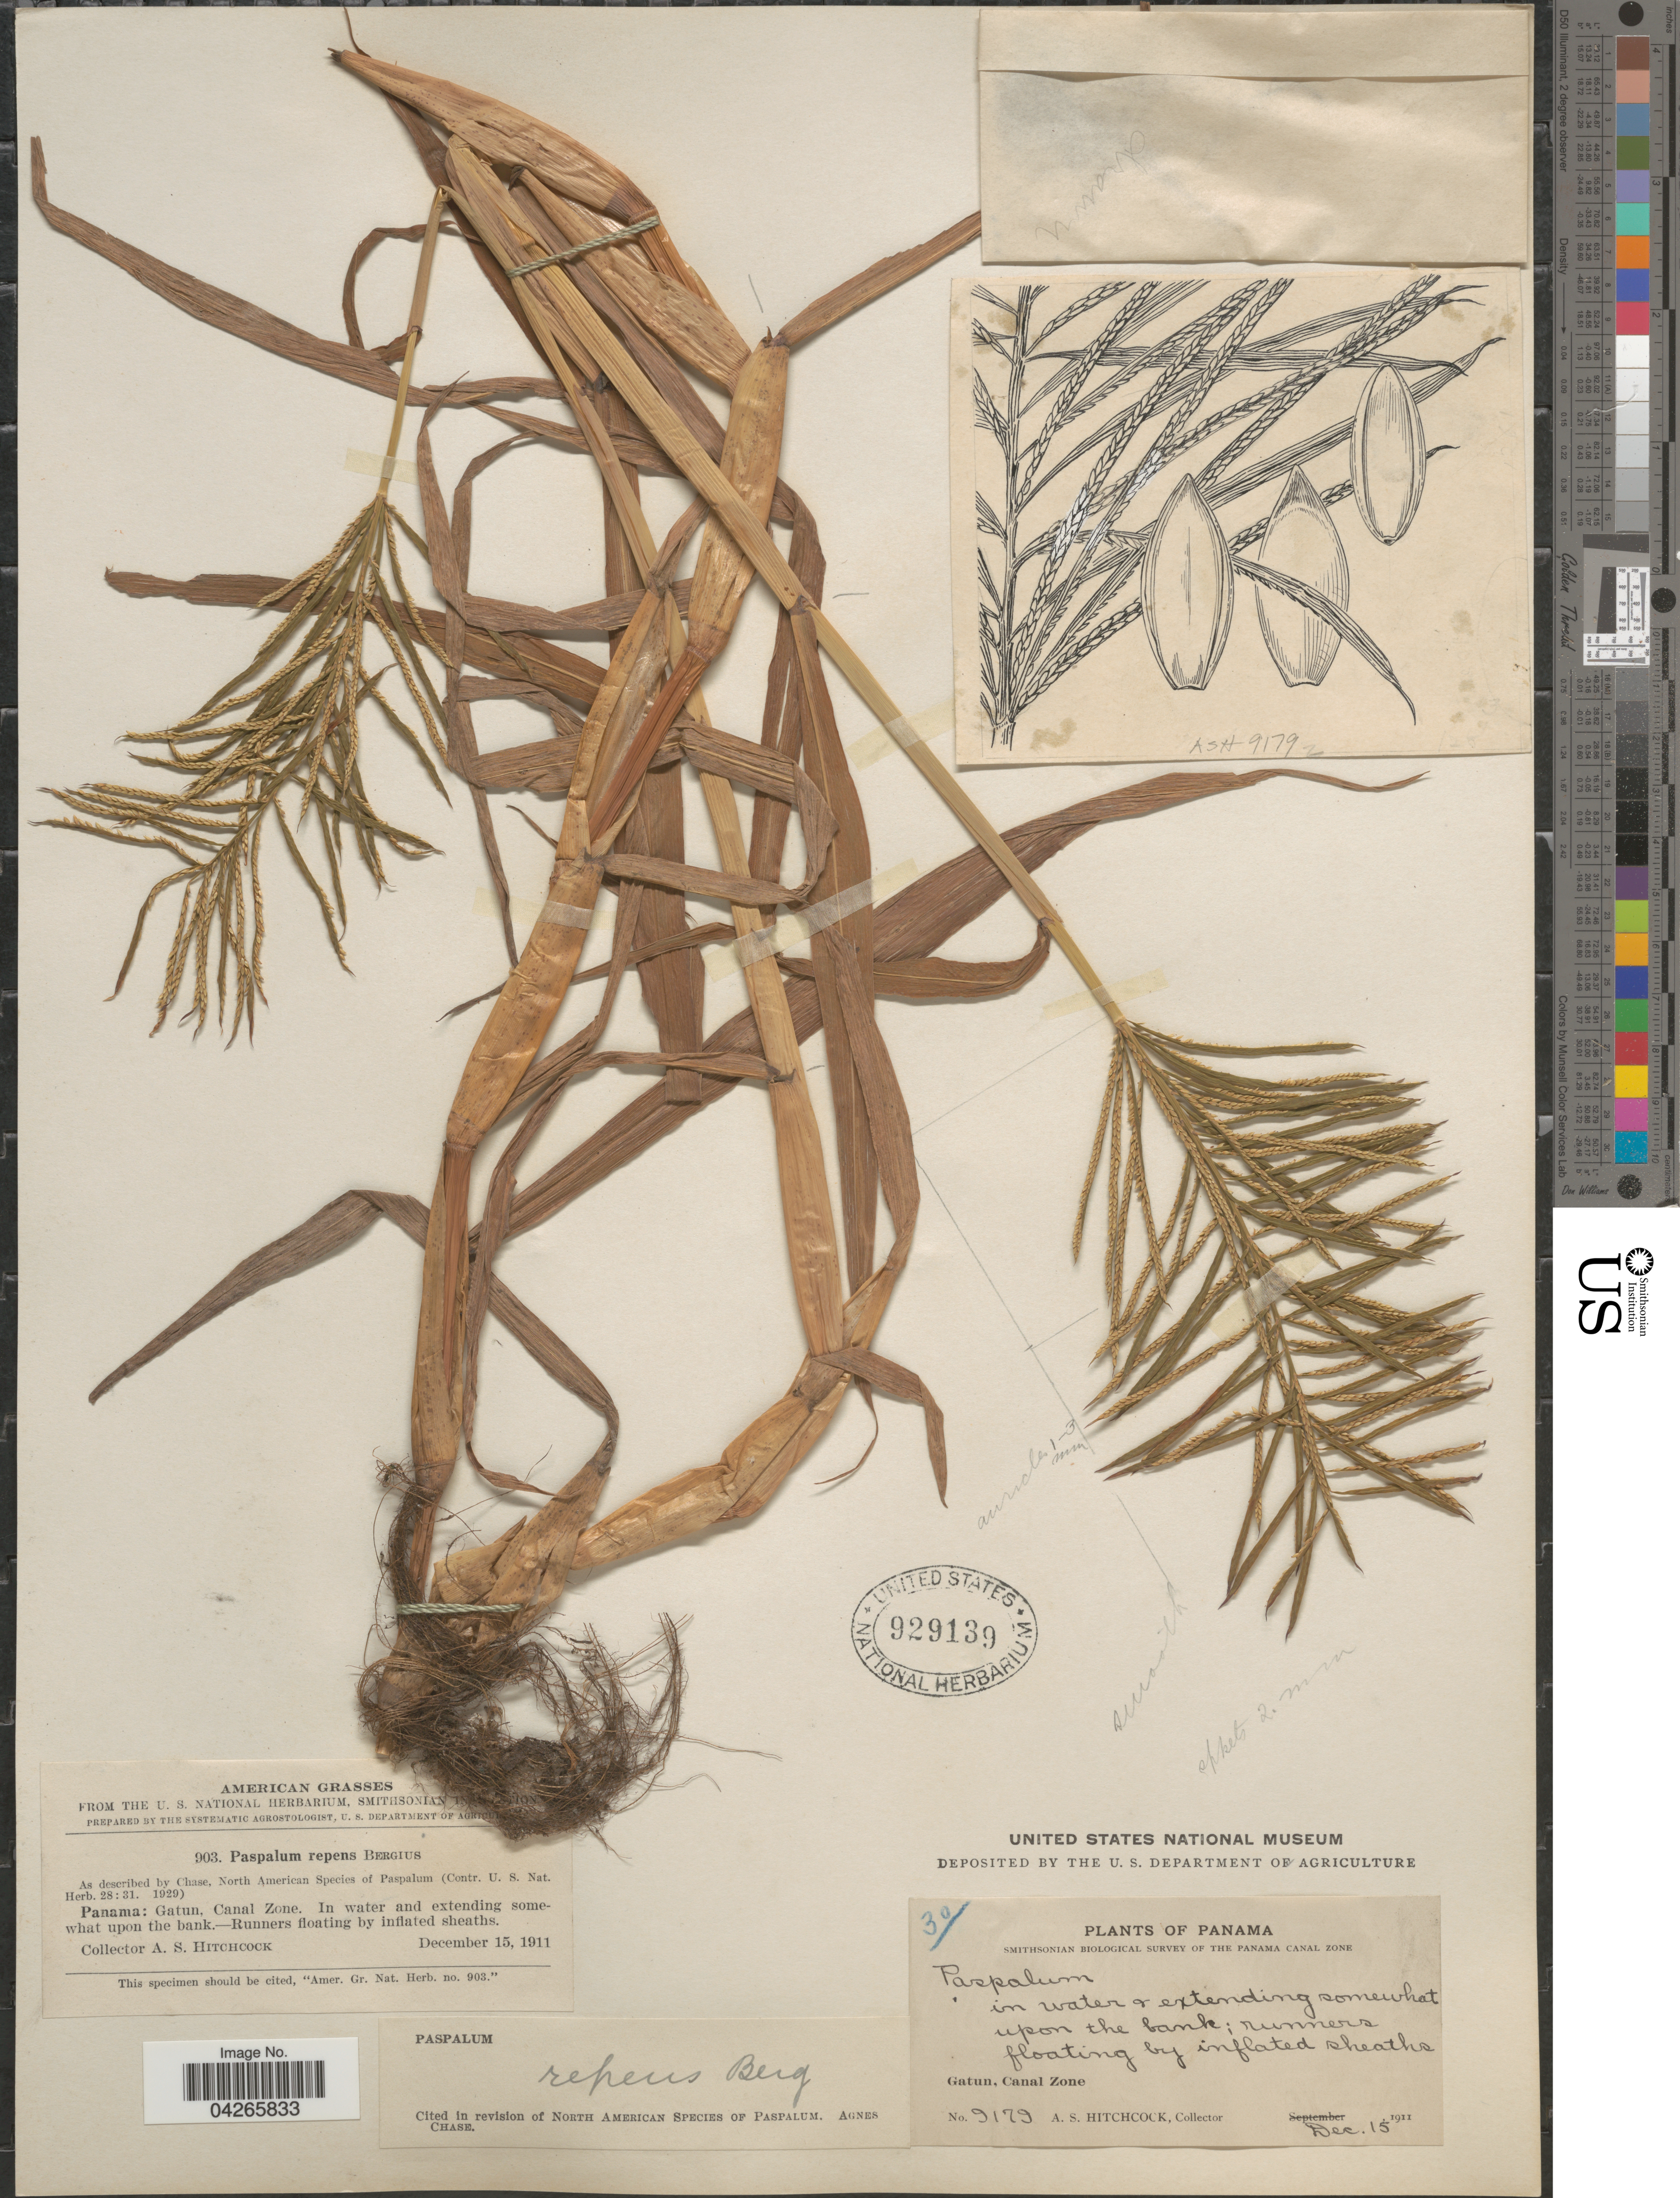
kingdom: Plantae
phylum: Tracheophyta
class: Liliopsida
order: Poales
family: Poaceae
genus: Paspalum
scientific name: Paspalum repens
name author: P.J. Bergius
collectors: A. S. Hitchcock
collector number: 903/9179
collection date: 1911-12-15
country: Panama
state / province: Colón / Panamá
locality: Smithsonian Biological Survey of the Panama Canal Zone. Gatun, Canal Zone.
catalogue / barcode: US 929139